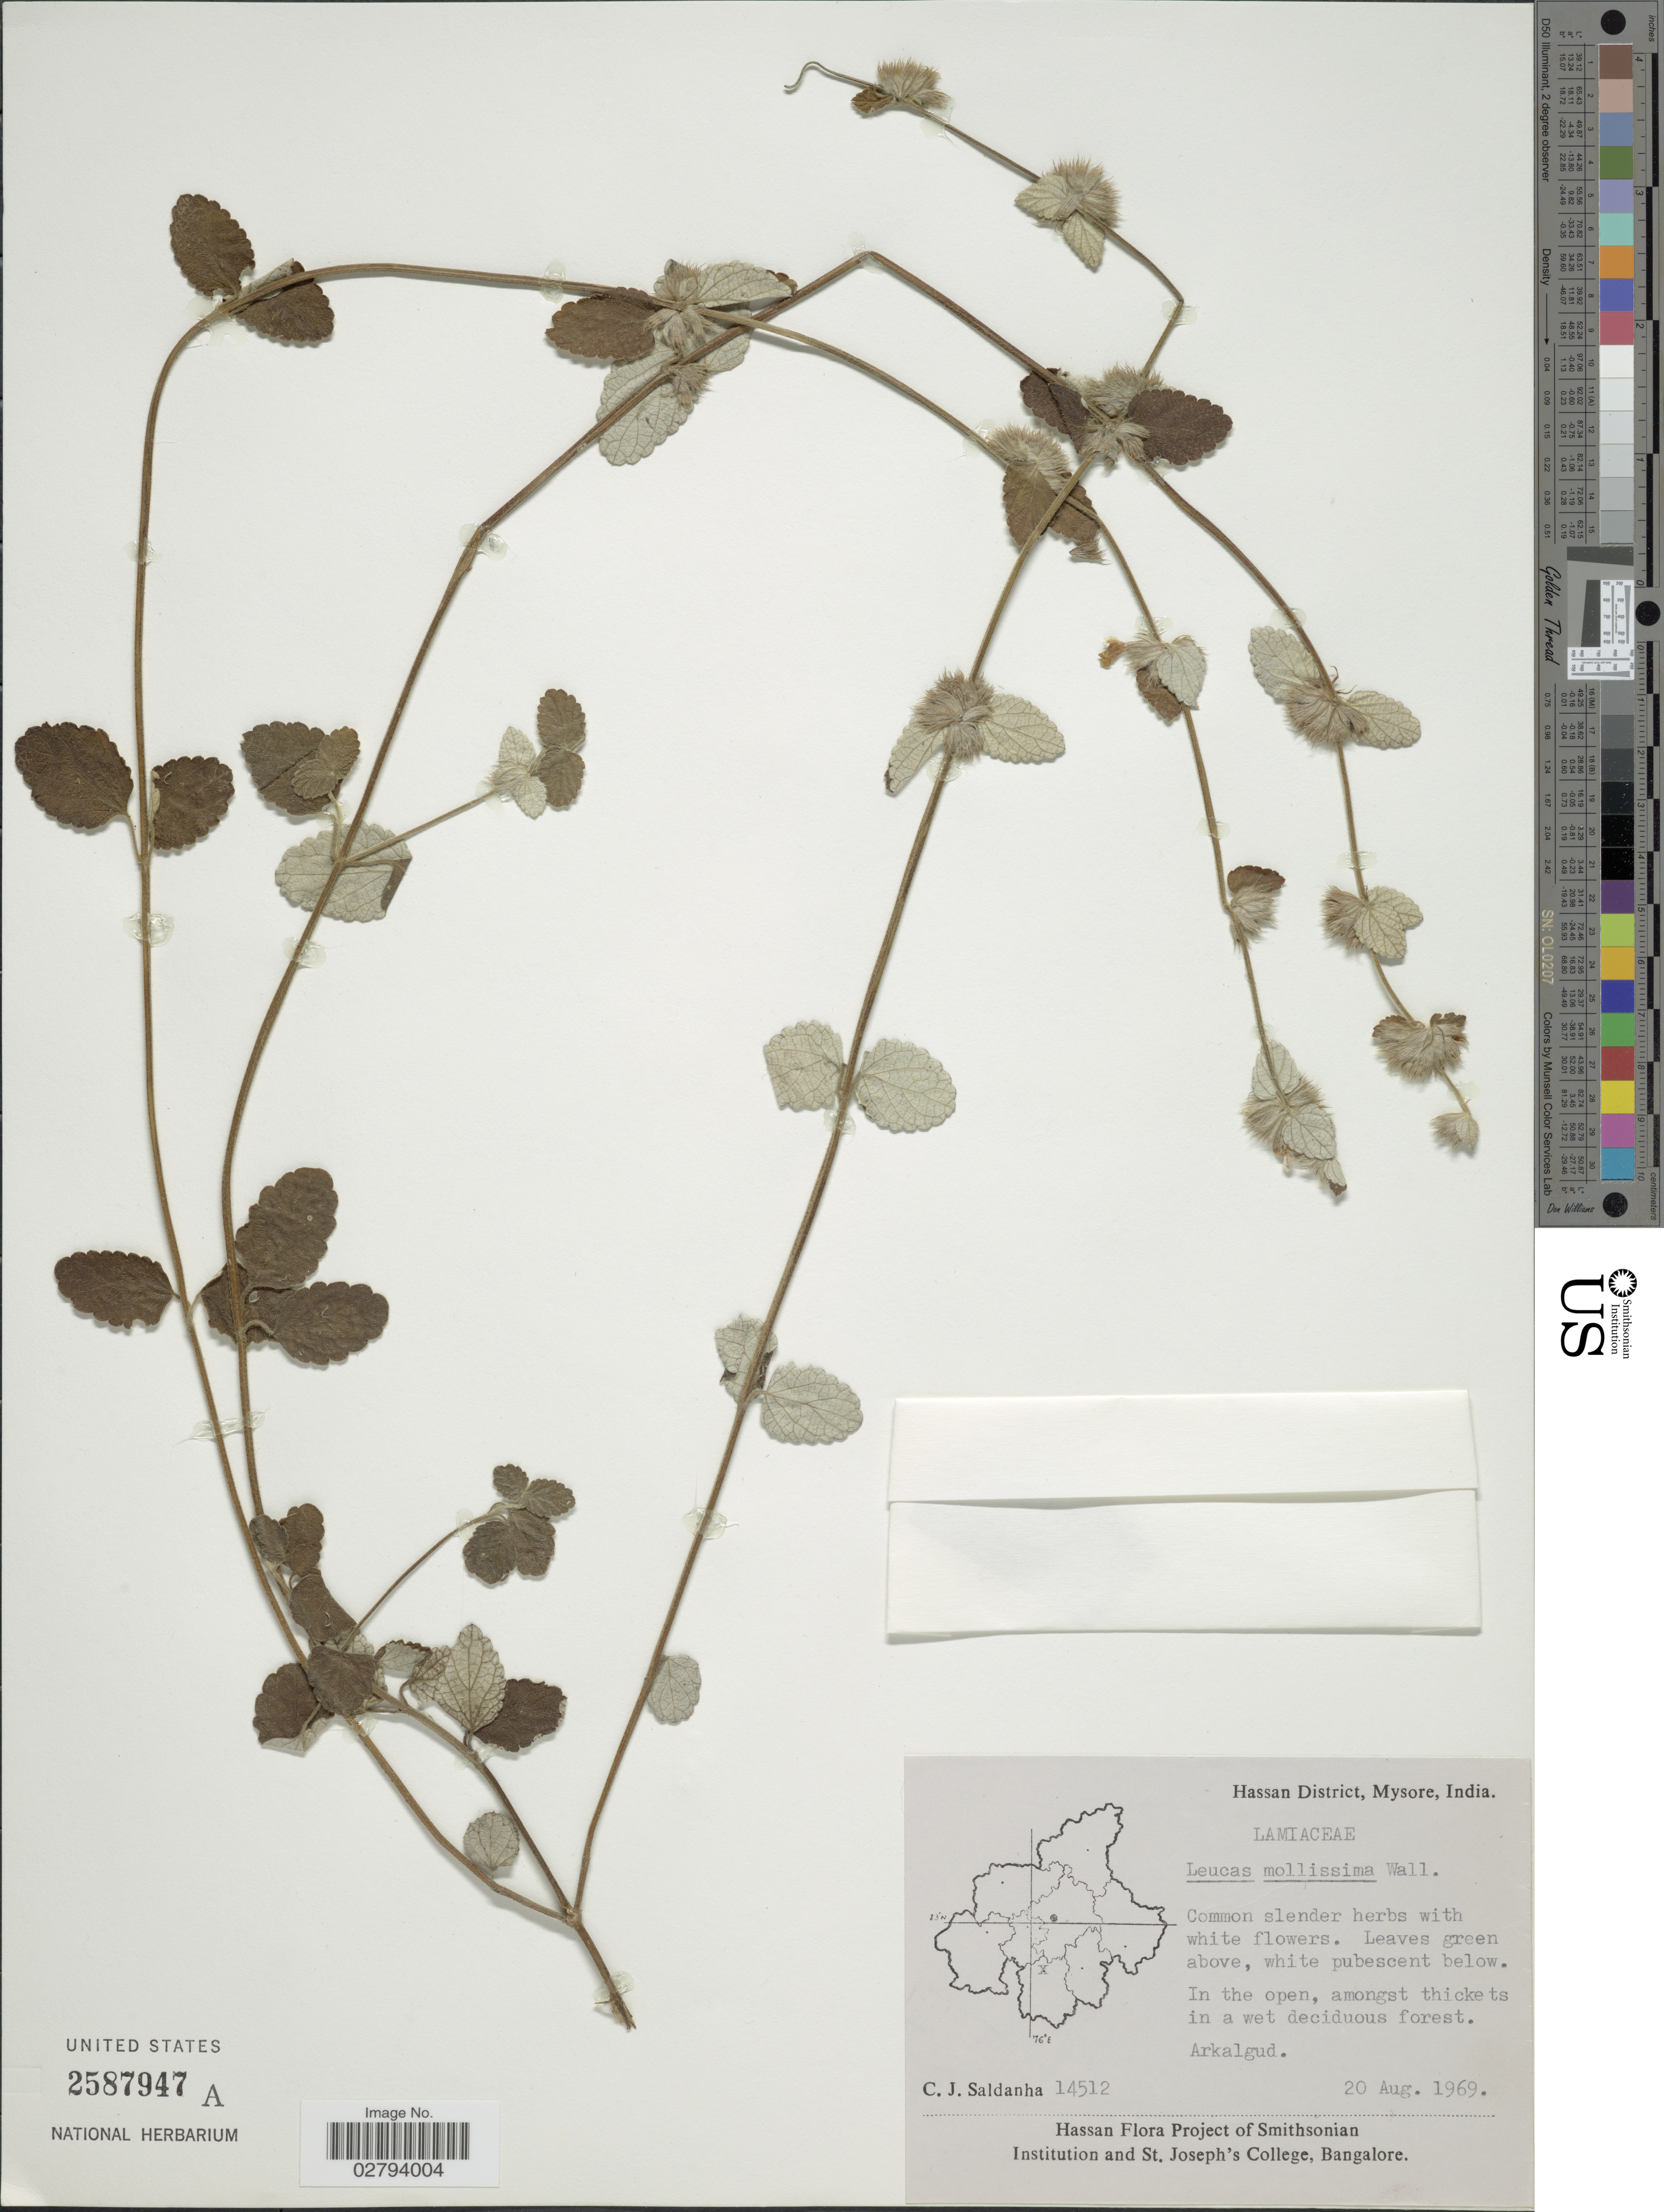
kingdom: Plantae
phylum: Tracheophyta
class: Magnoliopsida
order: Lamiales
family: Lamiaceae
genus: Leucas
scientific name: Leucas mollissima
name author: Gürke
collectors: C. J. Saldanha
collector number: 14512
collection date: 1969-08-20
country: India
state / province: Karnataka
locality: Hassan District, Mysore, India, Arkalgud.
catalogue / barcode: US 2587947A